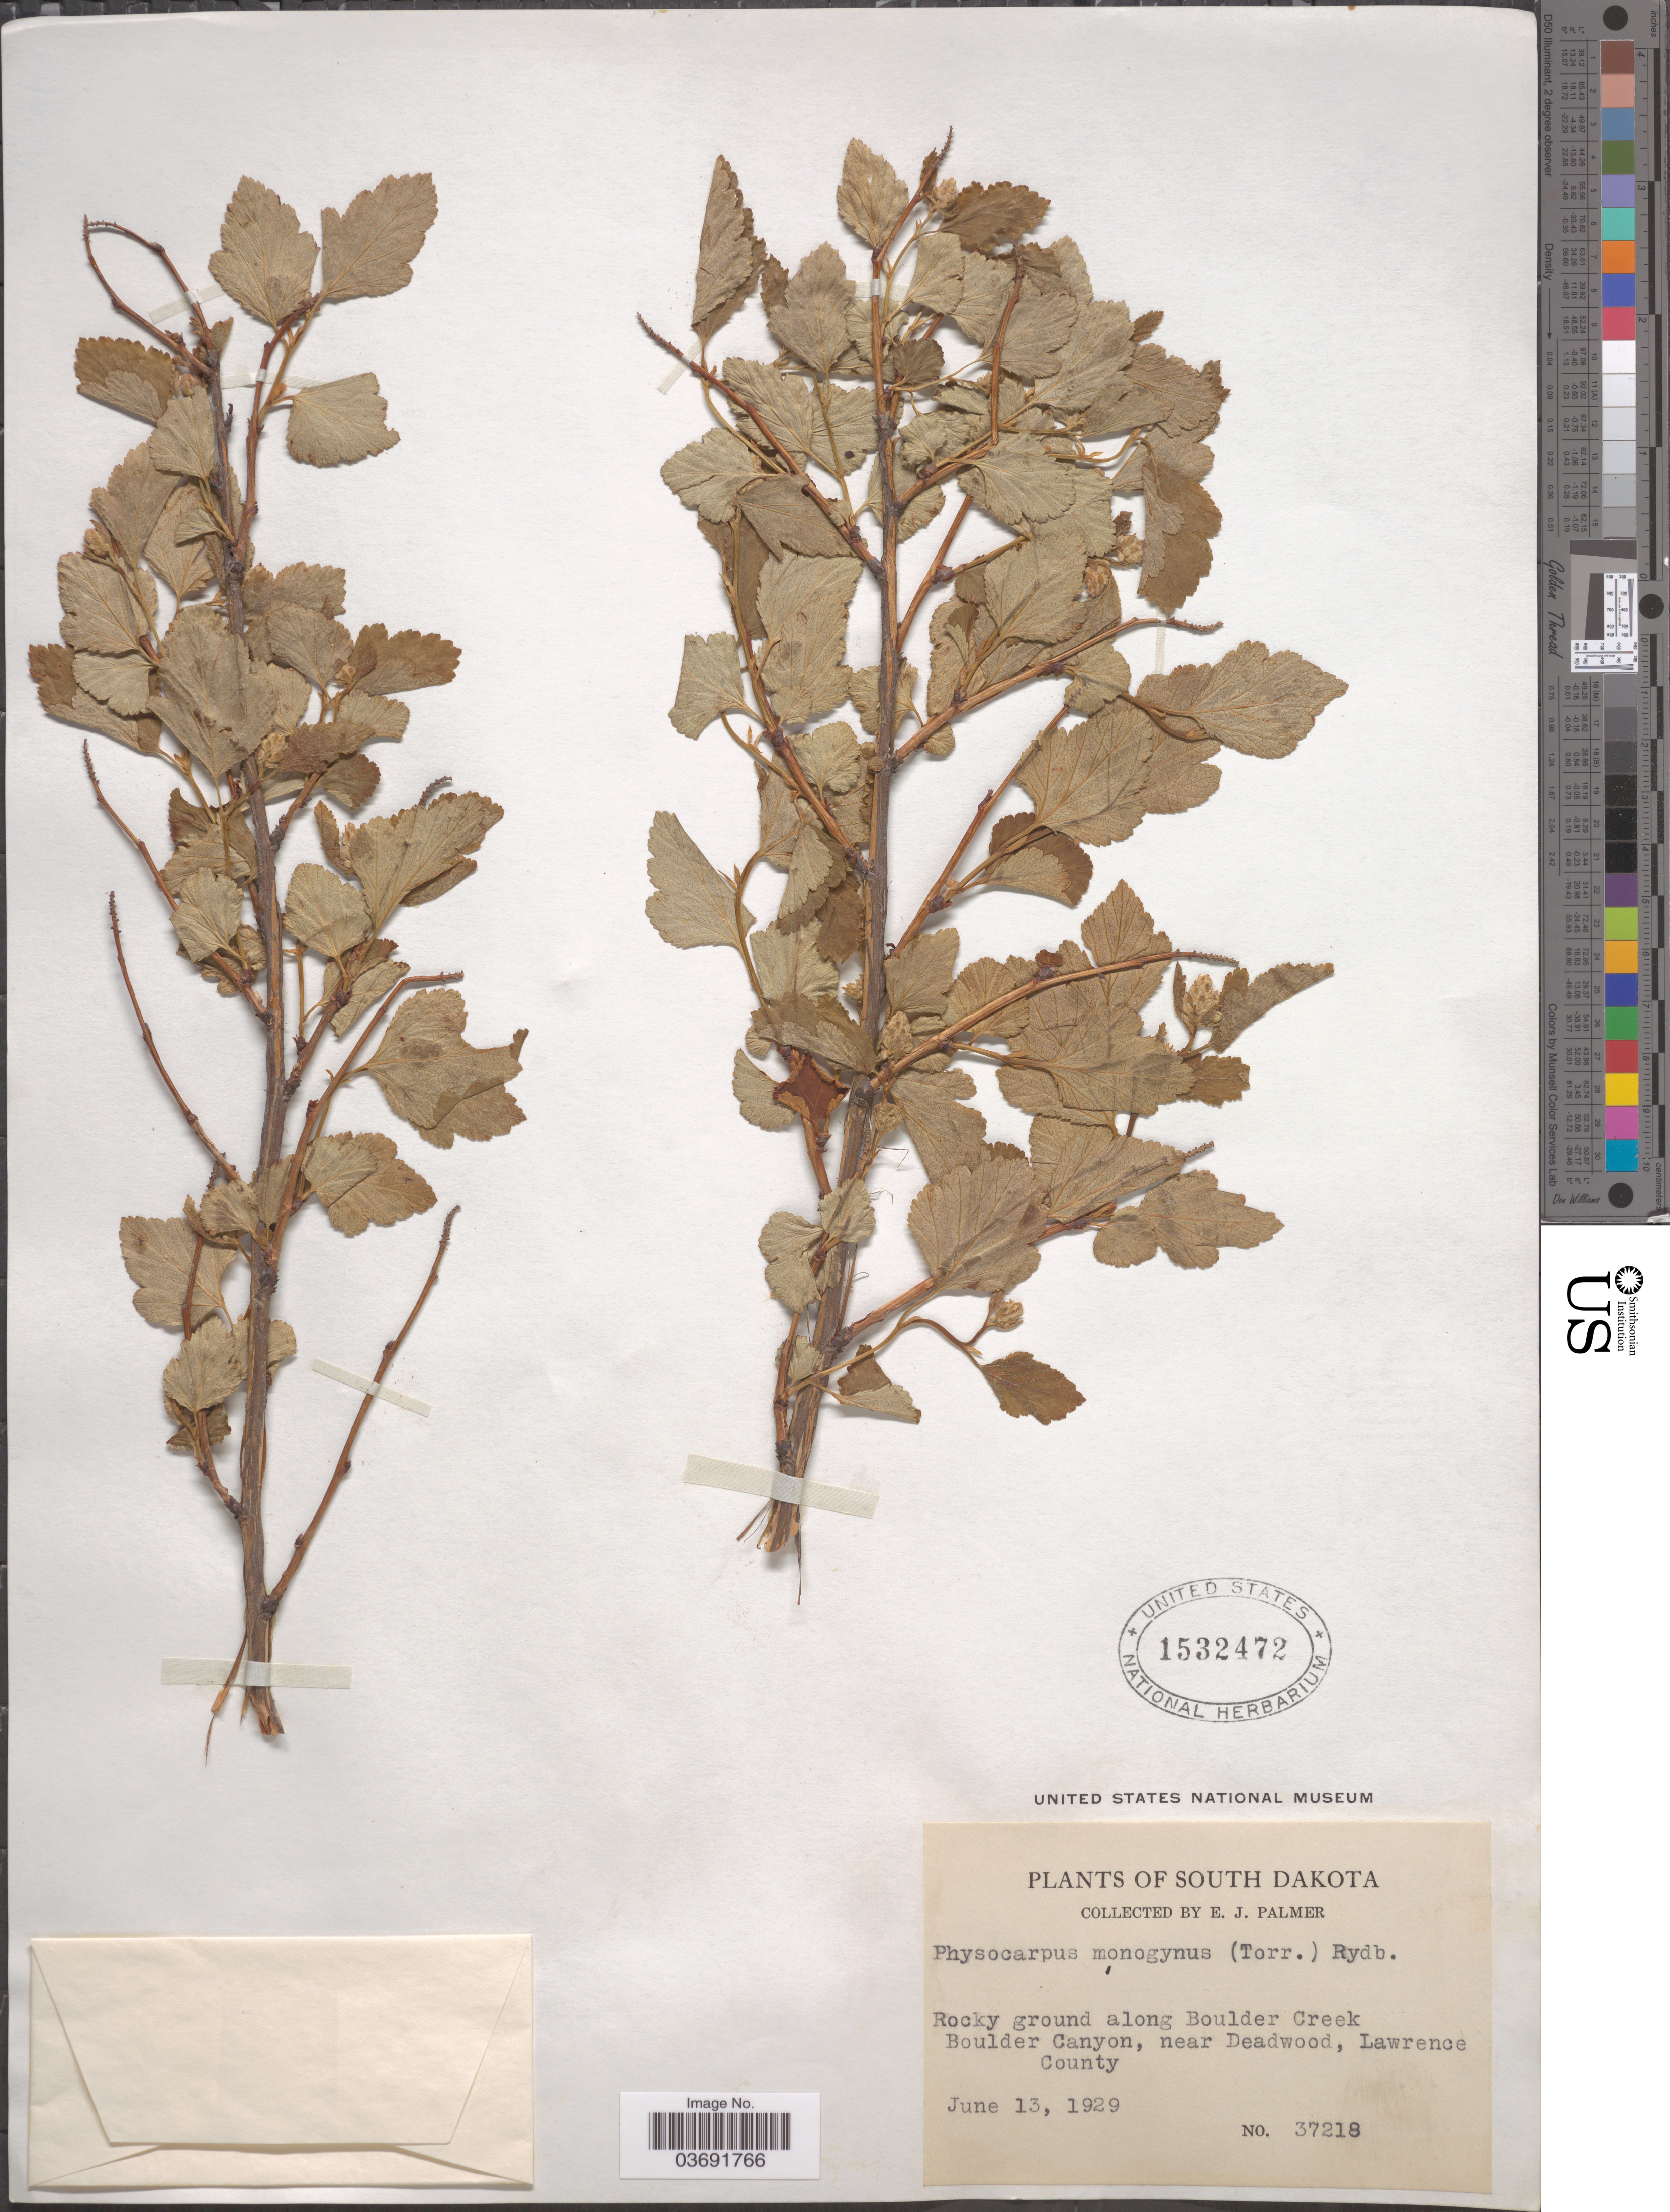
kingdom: Plantae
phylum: Tracheophyta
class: Magnoliopsida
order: Rosales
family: Rosaceae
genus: Physocarpus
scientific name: Physocarpus monogynus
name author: (Torr.) J.M. Coult.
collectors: E. J. Palmer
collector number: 37218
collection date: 1929-06-13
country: United States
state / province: South Dakota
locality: Rocky ground along Boulder Creek. Boulder Canyon, near Deadwood, Lawrence County.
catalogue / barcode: US 1532472